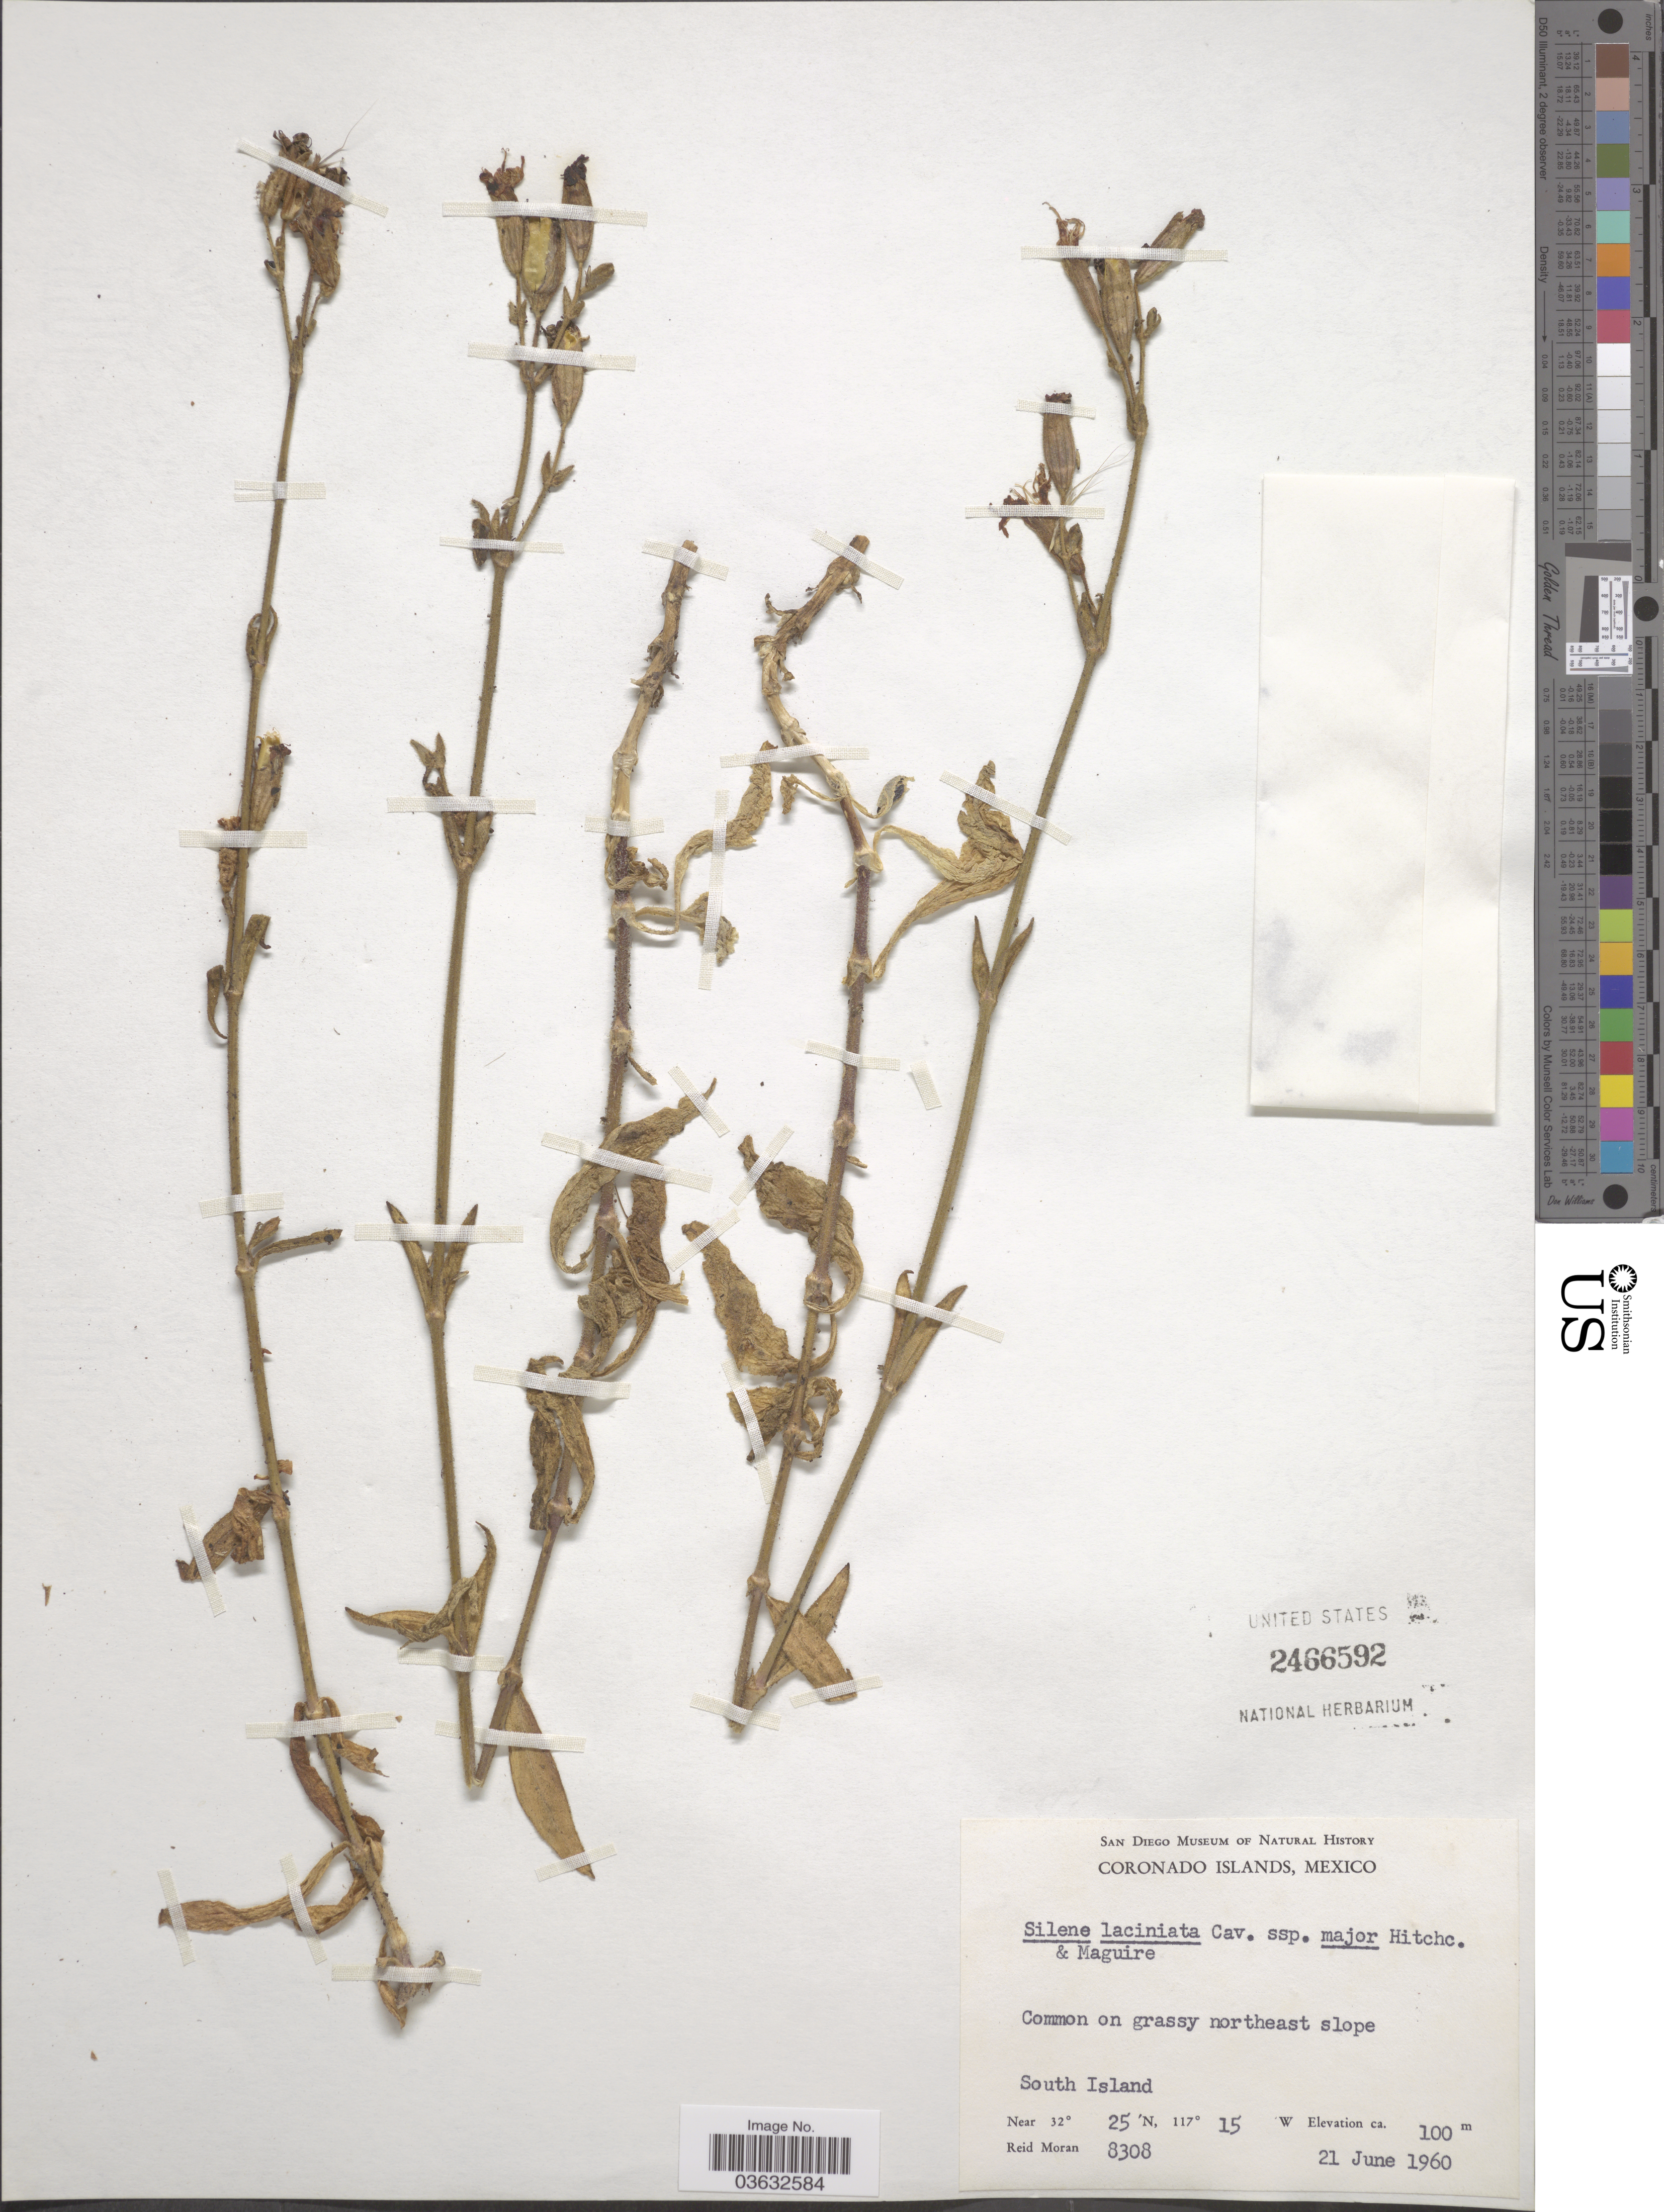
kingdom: Plantae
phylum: Tracheophyta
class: Magnoliopsida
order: Caryophyllales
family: Caryophyllaceae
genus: Silene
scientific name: Silene laciniata subsp. major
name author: C.L. Hitchc. & Maguire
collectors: R. Moran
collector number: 8308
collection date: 1960-06-21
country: Mexico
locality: Coronado Islands. South Island.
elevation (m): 100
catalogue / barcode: US 2466592